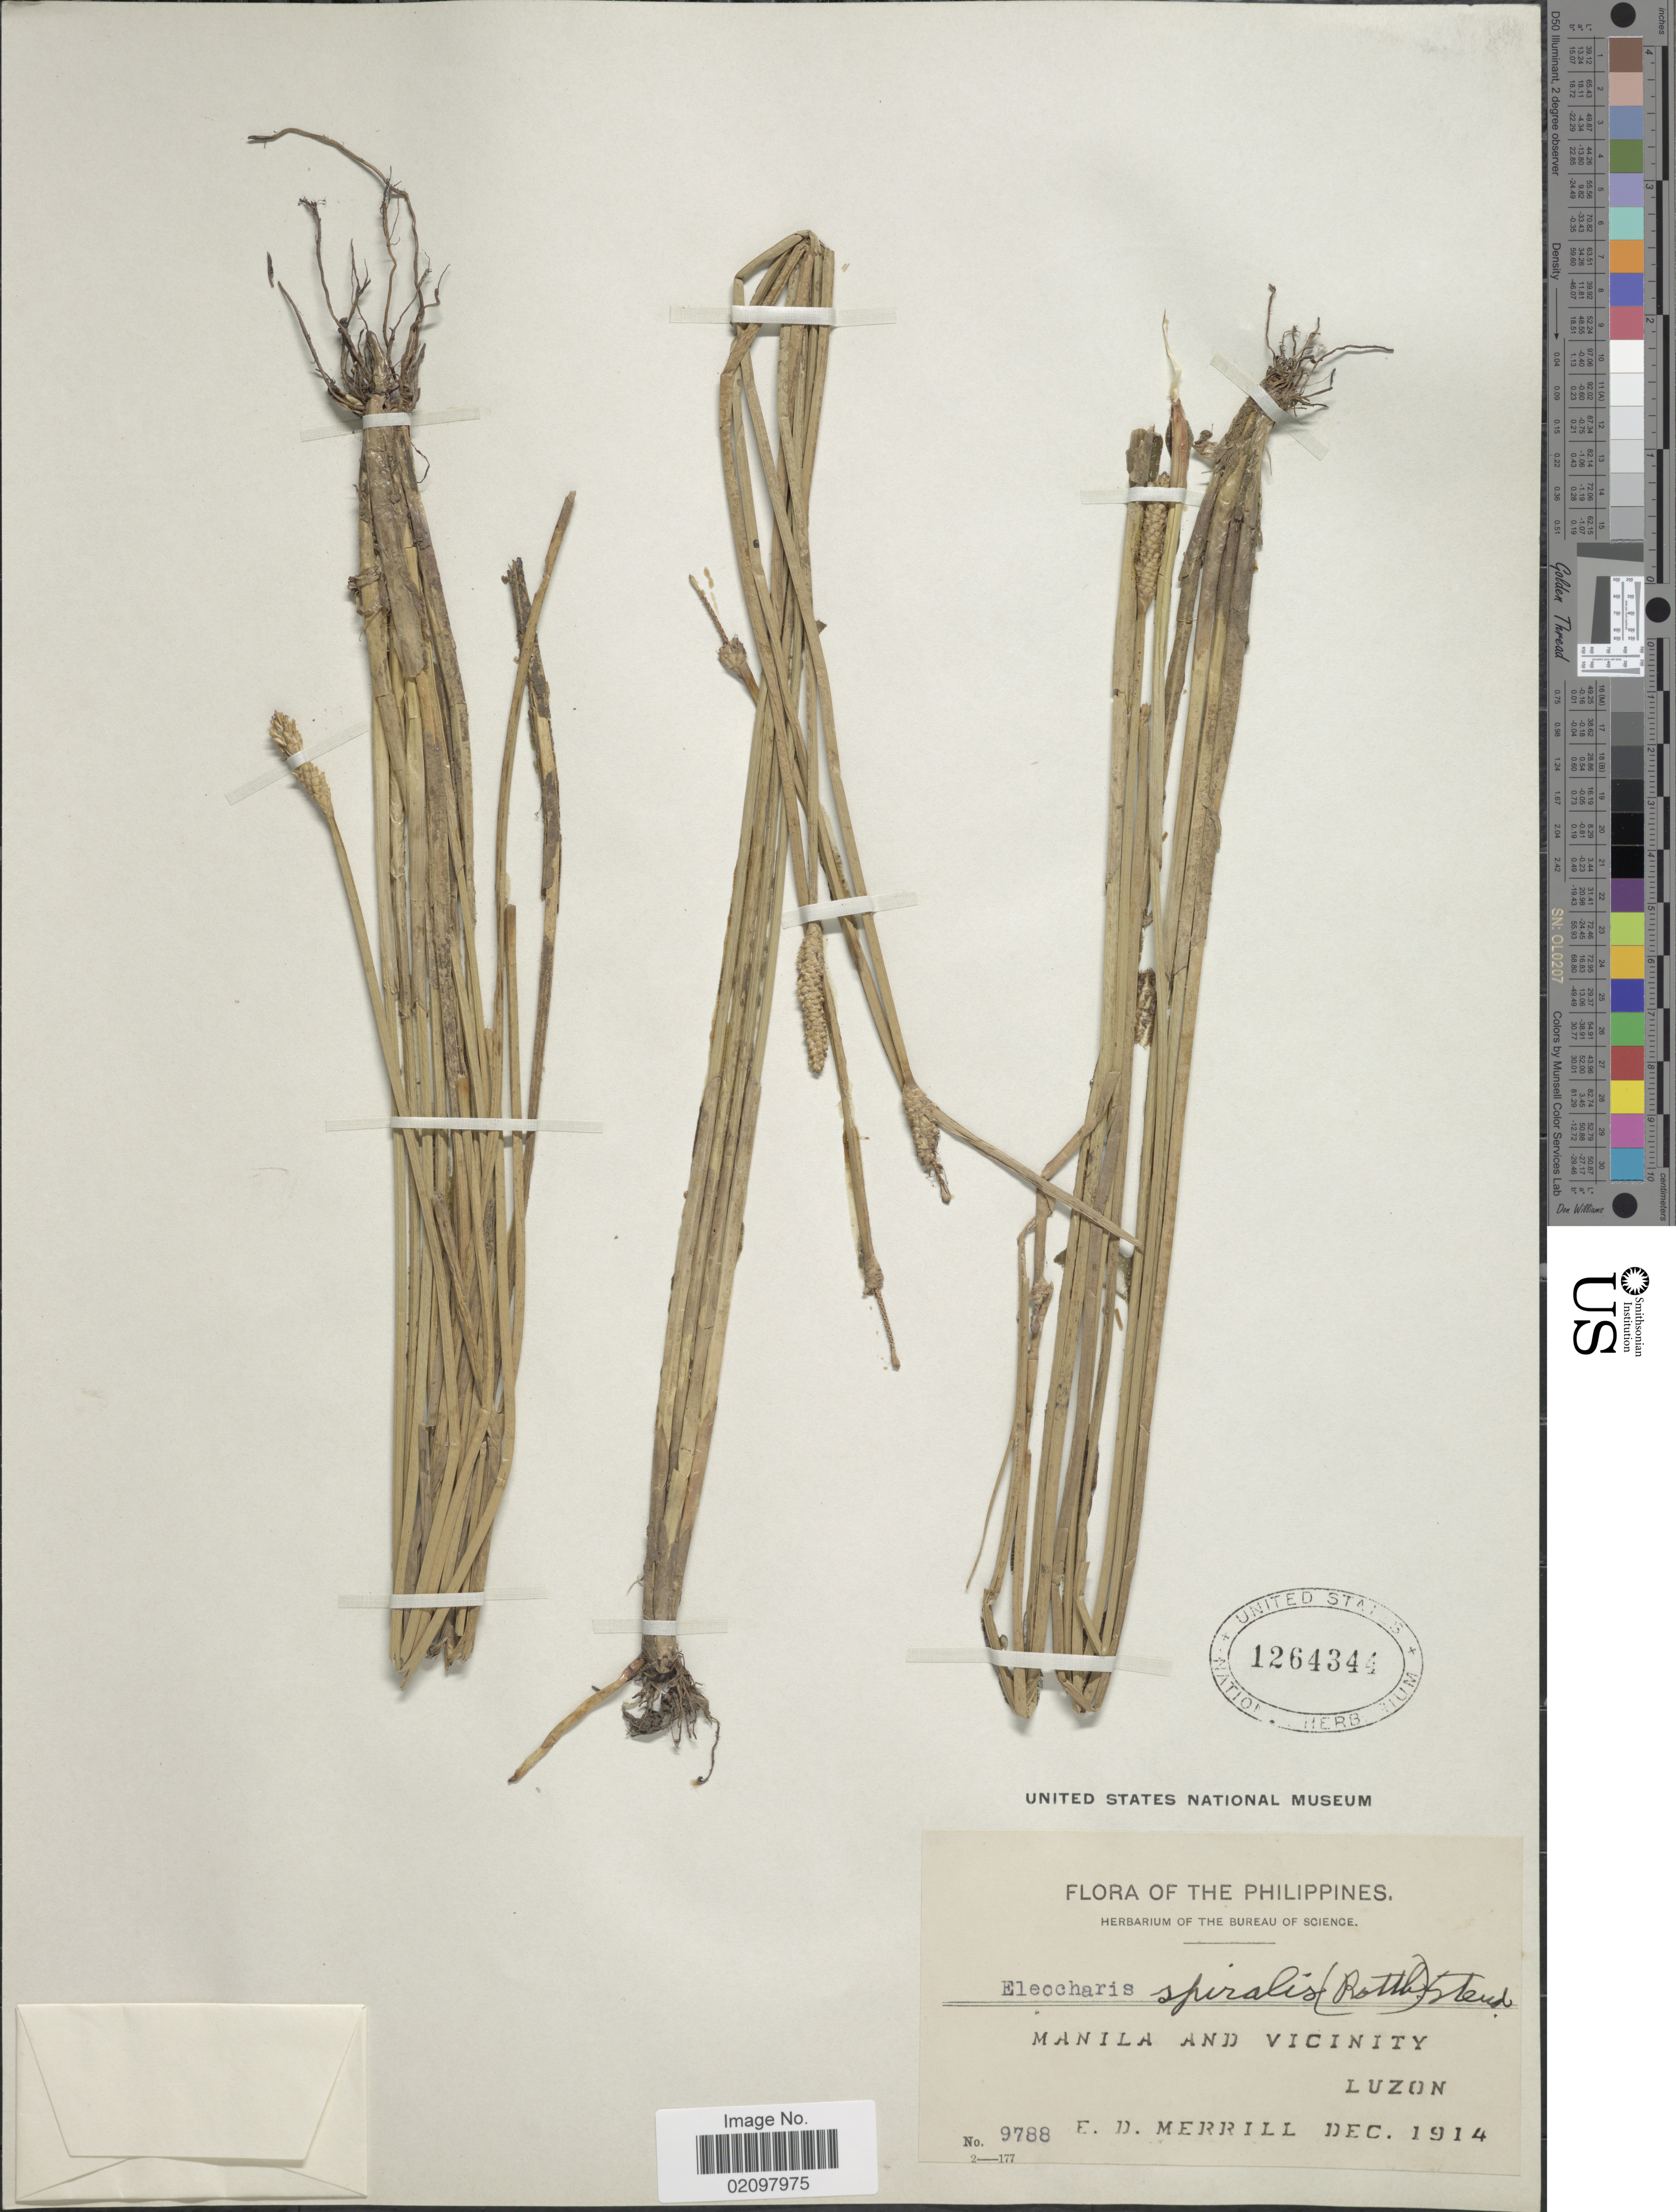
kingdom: Plantae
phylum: Tracheophyta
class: Liliopsida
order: Poales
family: Cyperaceae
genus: Eleocharis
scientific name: Eleocharis spiralis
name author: (Rottb.) Roem. & Schult.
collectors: E. D. Merrill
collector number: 9788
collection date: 1914-12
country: Philippines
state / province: National Capital Region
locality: Manila and Vicinity, Luzon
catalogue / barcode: US 1264344